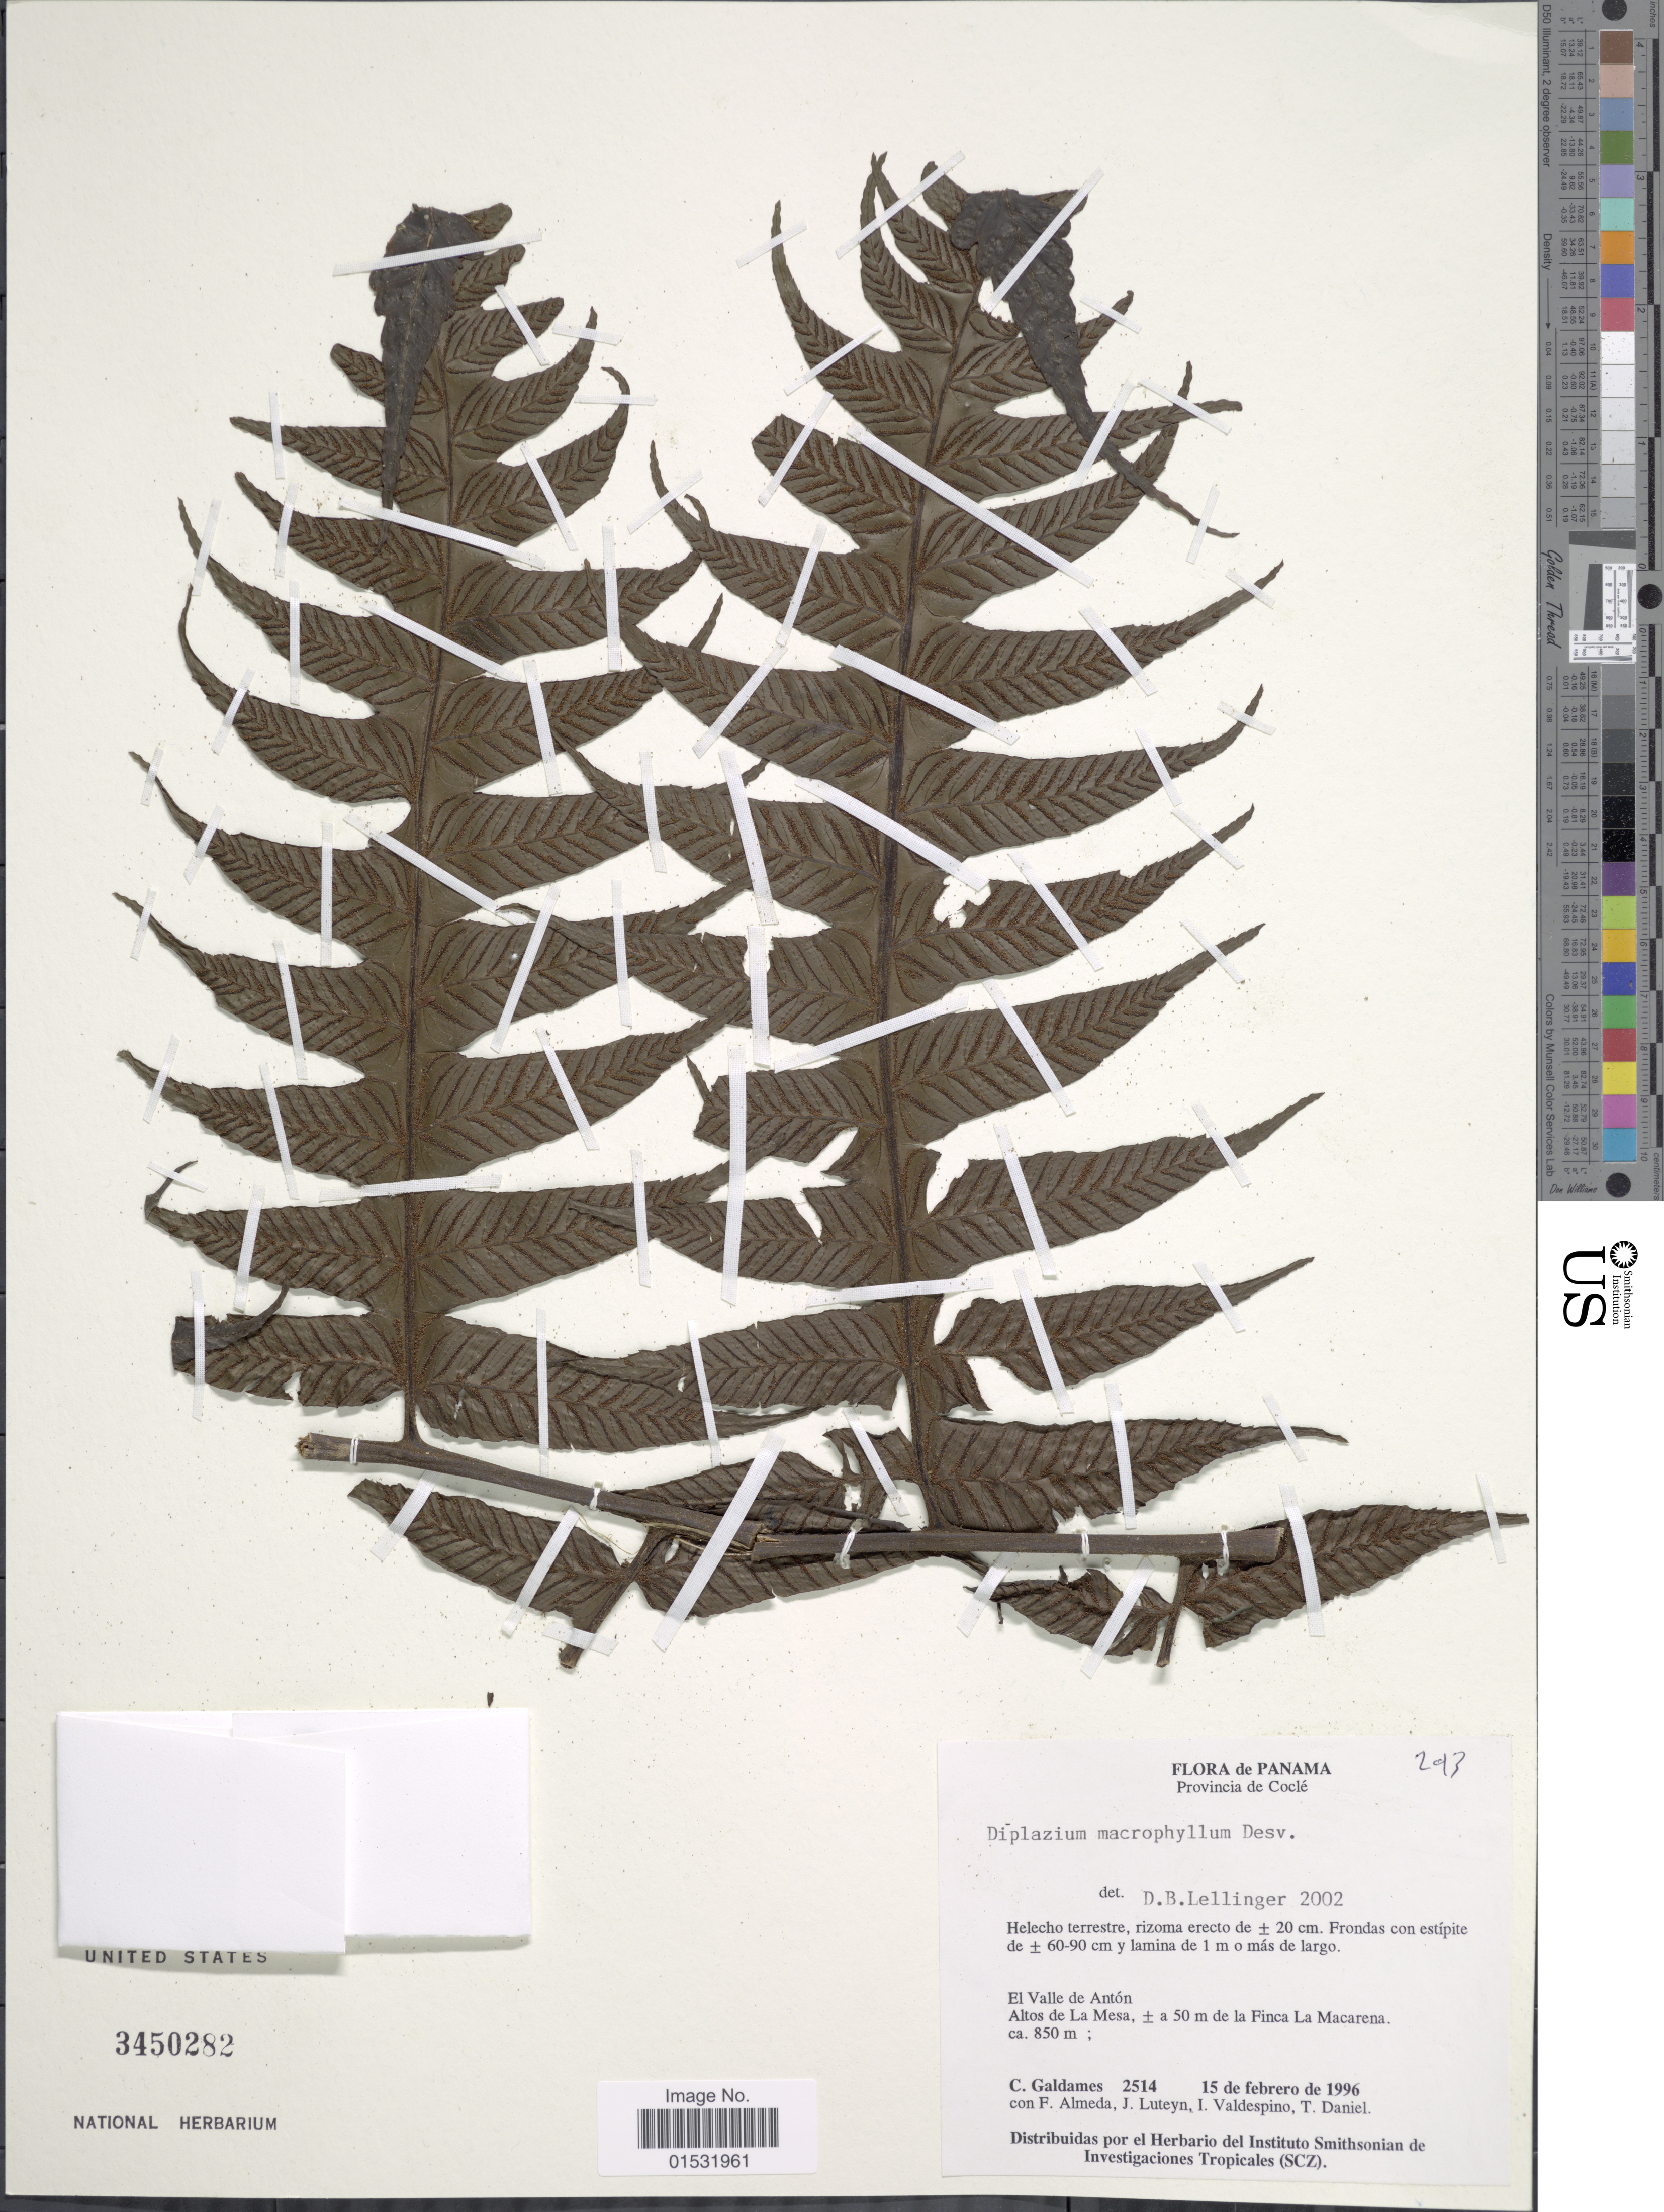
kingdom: Plantae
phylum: Tracheophyta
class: Polypodiopsida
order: Polypodiales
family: Athyriaceae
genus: Diplazium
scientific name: Diplazium macrophyllum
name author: Desv.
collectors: C. Galdames, F. Almeda, J. L. Luteyn, I. Valdespinio & T. Daniel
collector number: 2514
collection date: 1996-02-15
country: Panama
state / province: Coclé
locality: El Valle de Antón. Altos de La Mesa, ± a 50 m de la Finca La Macarena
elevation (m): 850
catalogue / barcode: US 3450282